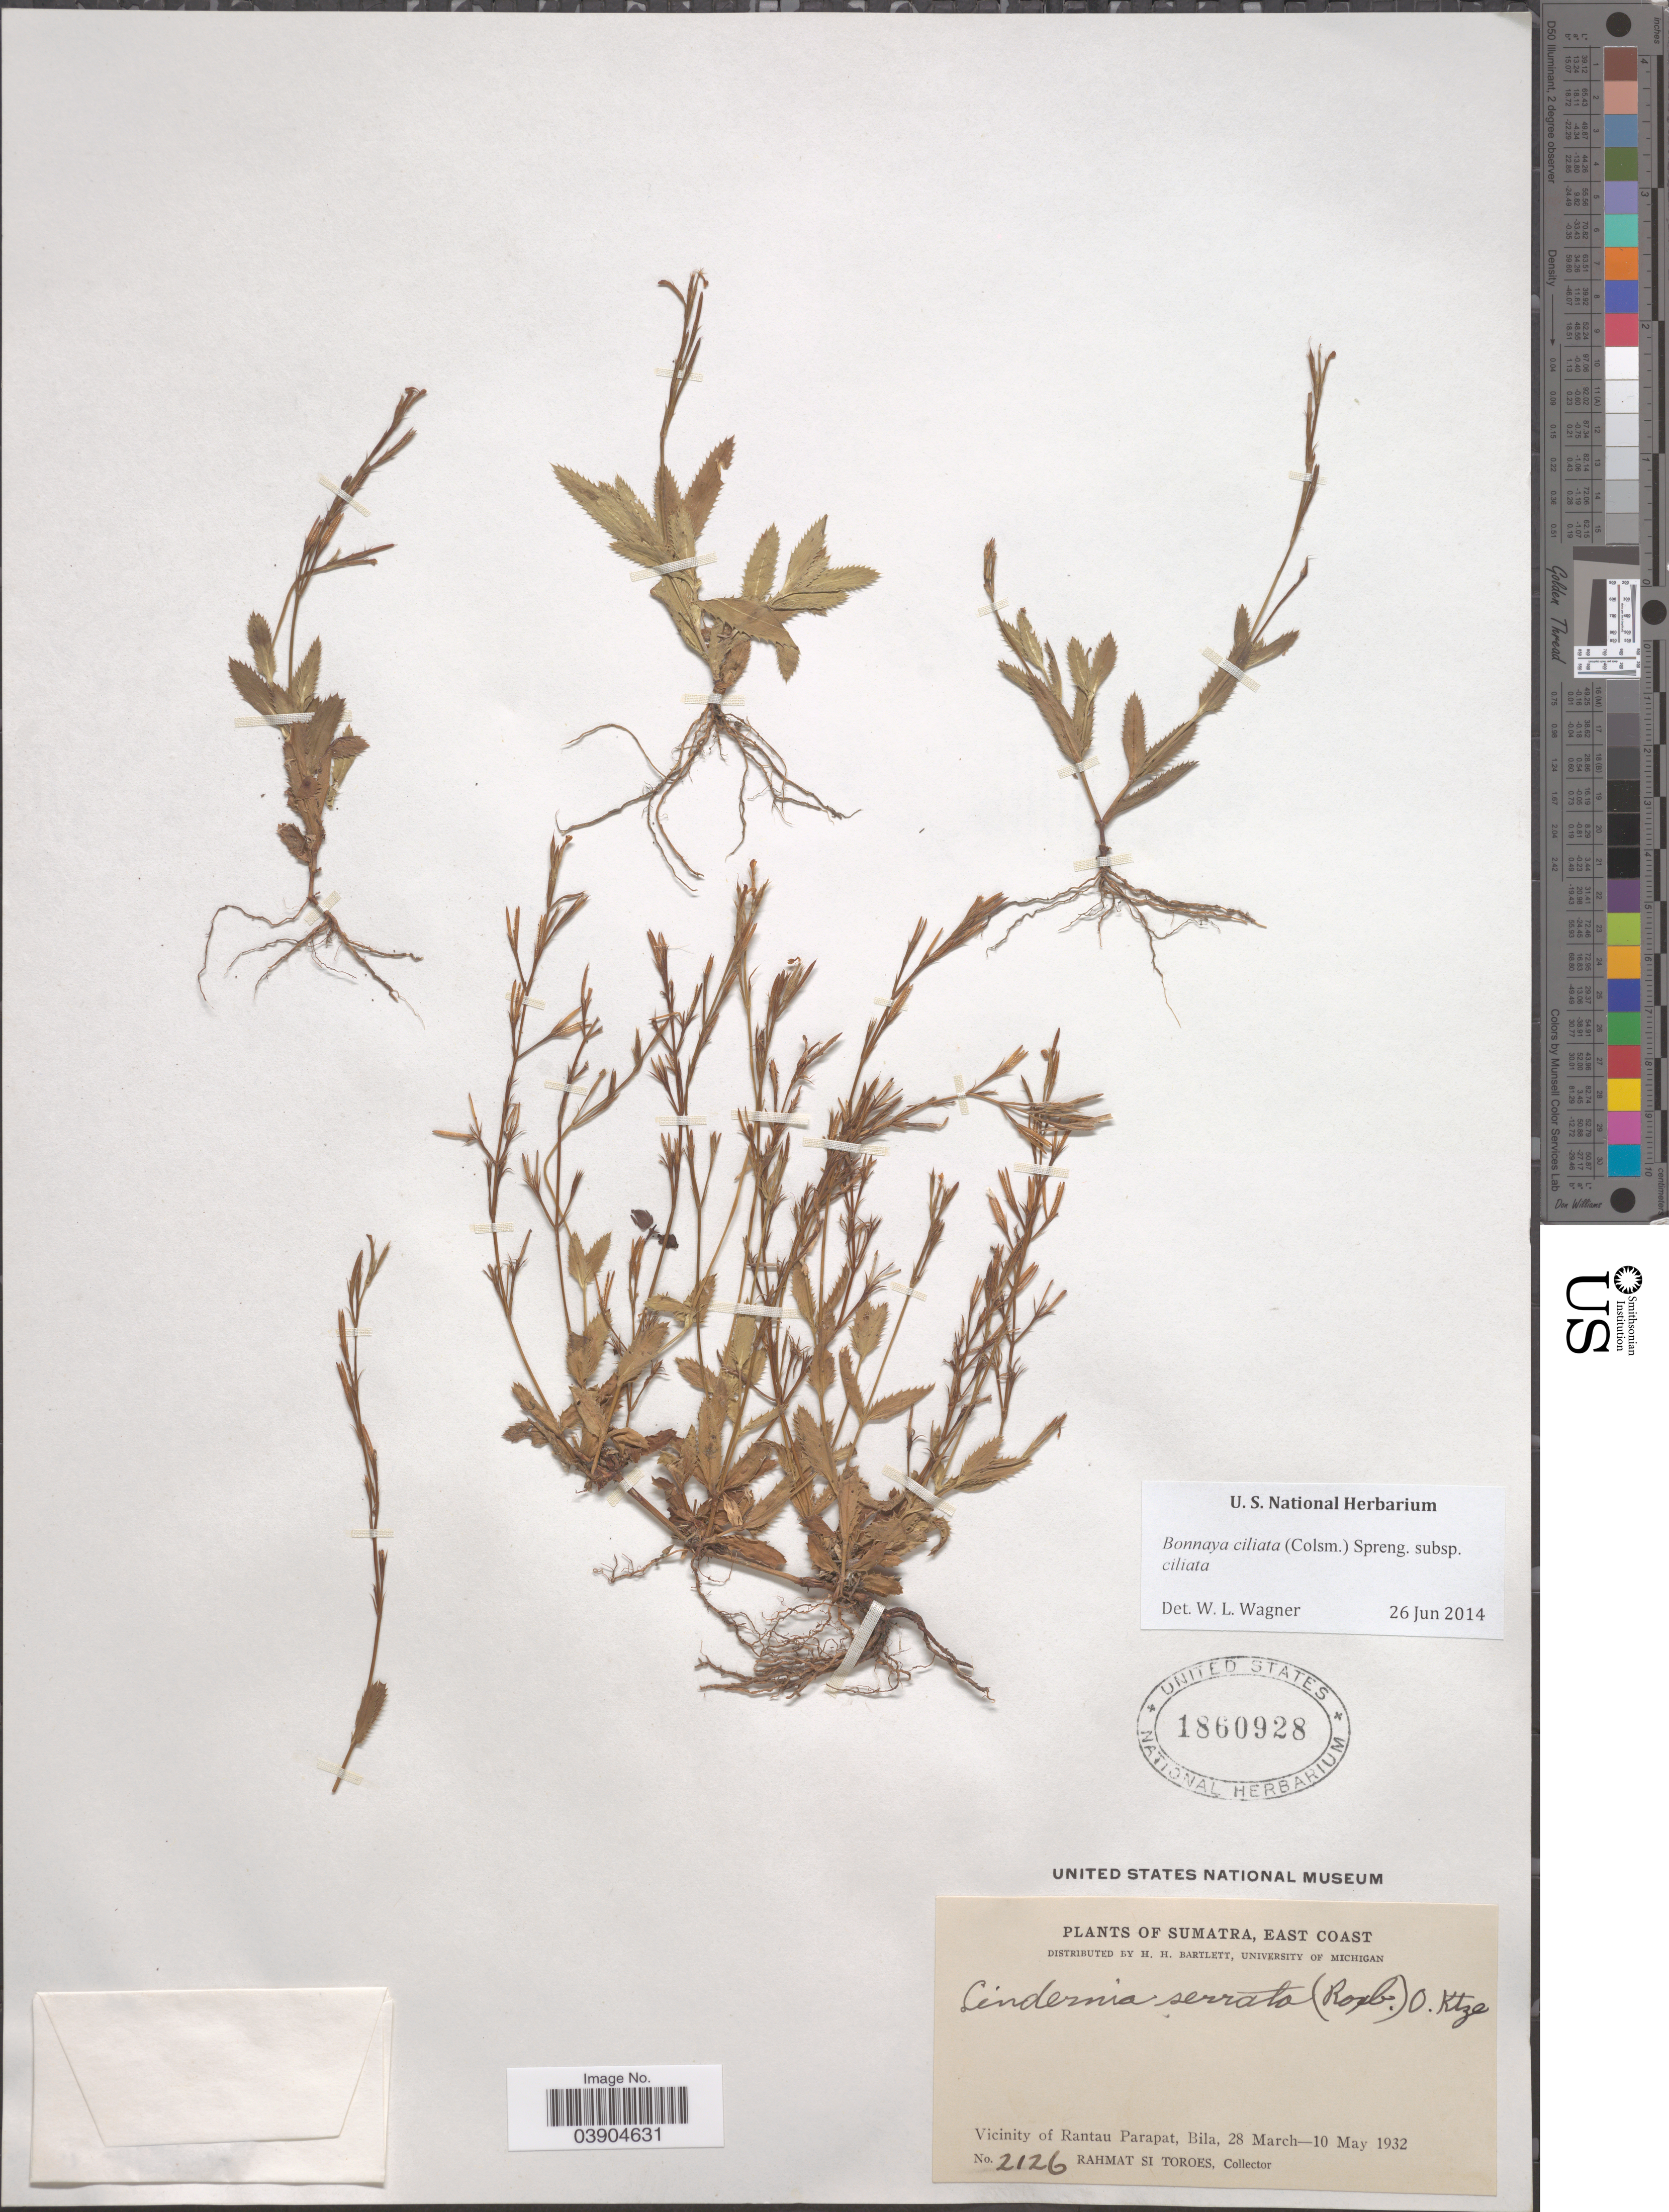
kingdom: Plantae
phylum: Tracheophyta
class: Magnoliopsida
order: Lamiales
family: Linderniaceae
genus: Lindernia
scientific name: Lindernia ciliata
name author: (Colsm.) Pennell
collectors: Rahmat Si Boeea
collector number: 2126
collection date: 1932-03-28/1932-05-10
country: Indonesia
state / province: Sumatra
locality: East Coast. Vicinity of Rantau Parapat, Bila.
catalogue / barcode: US 1860928